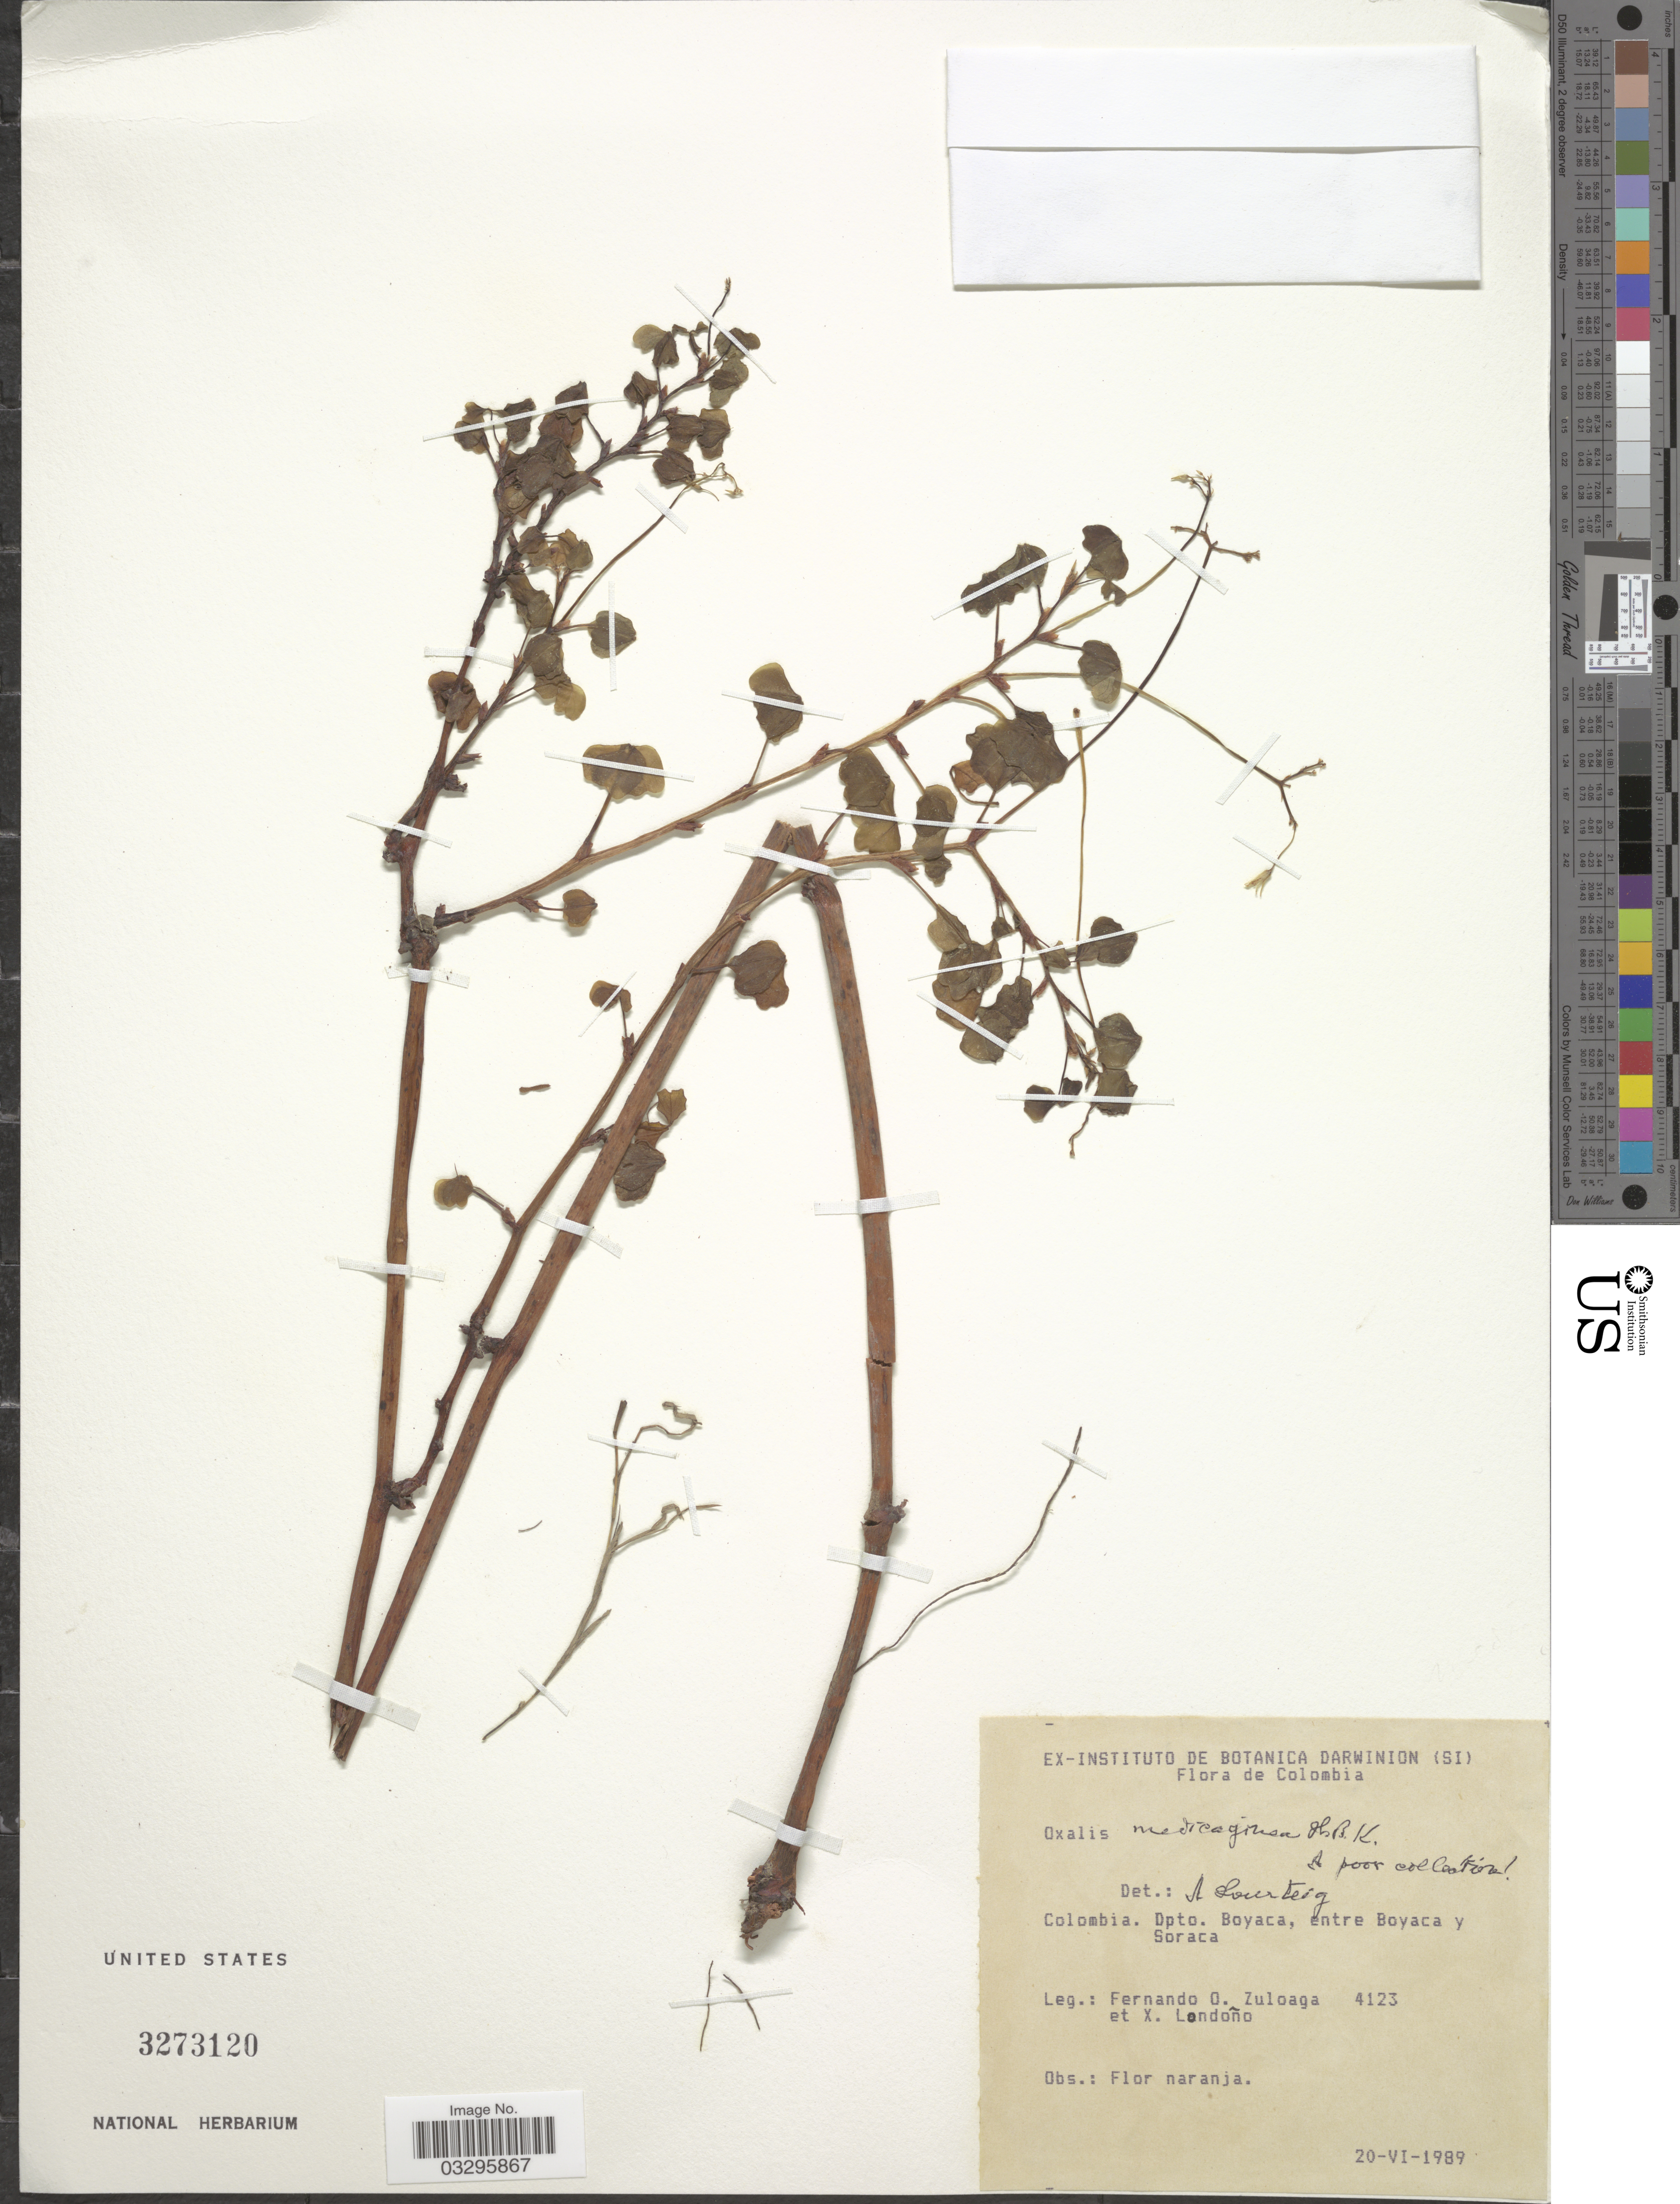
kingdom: Plantae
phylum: Tracheophyta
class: Magnoliopsida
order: Oxalidales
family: Oxalidaceae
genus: Oxalis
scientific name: Oxalis medicaginea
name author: Kunth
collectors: F. O. Zuloaga & X. Londoño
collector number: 4123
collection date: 1989-06-20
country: Colombia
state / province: Boyacá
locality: Dpto. Boyaca, entre Boyaca y Soraca.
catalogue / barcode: US 3273120